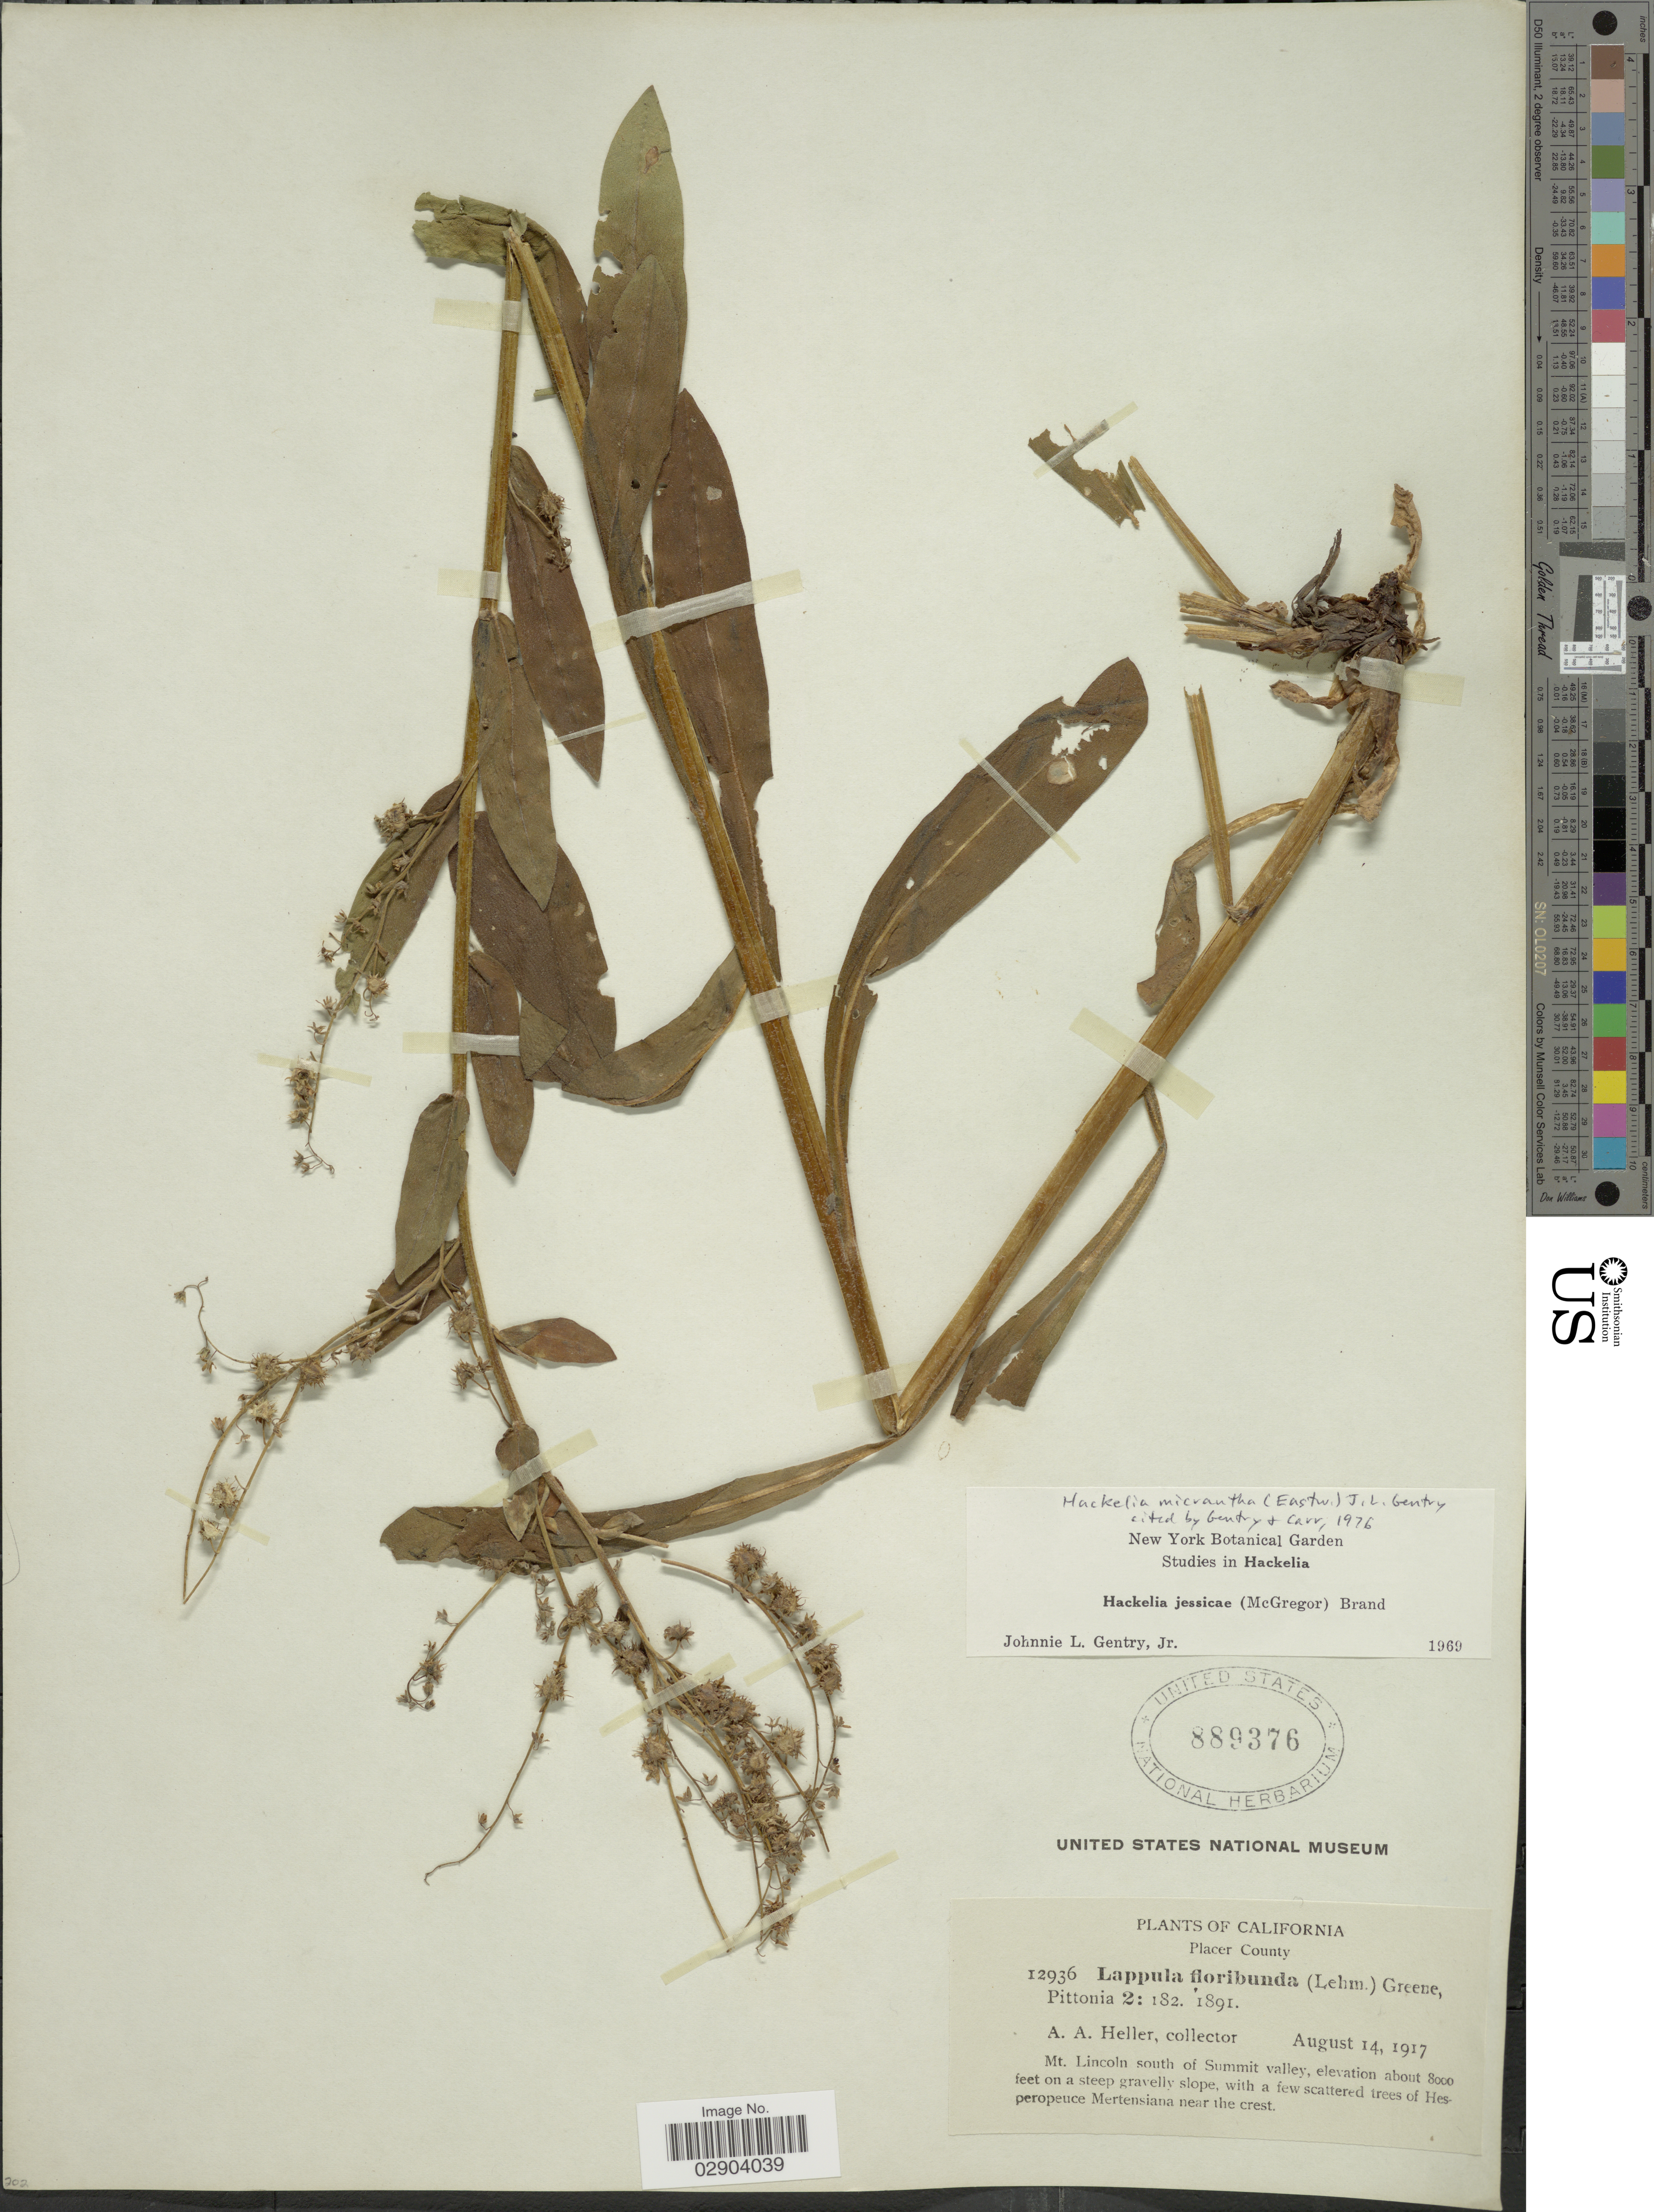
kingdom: Plantae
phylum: Tracheophyta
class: Magnoliopsida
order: Boraginales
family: Boraginaceae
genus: Hackelia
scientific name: Hackelia micrantha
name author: (Eastw.) J.L. Gentry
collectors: A. A. Heller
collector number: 12936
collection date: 1917-08-14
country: United States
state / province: California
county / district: Placer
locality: Placer County. Mt. Lincoln south of Summit valley.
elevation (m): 2438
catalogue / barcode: US 889376